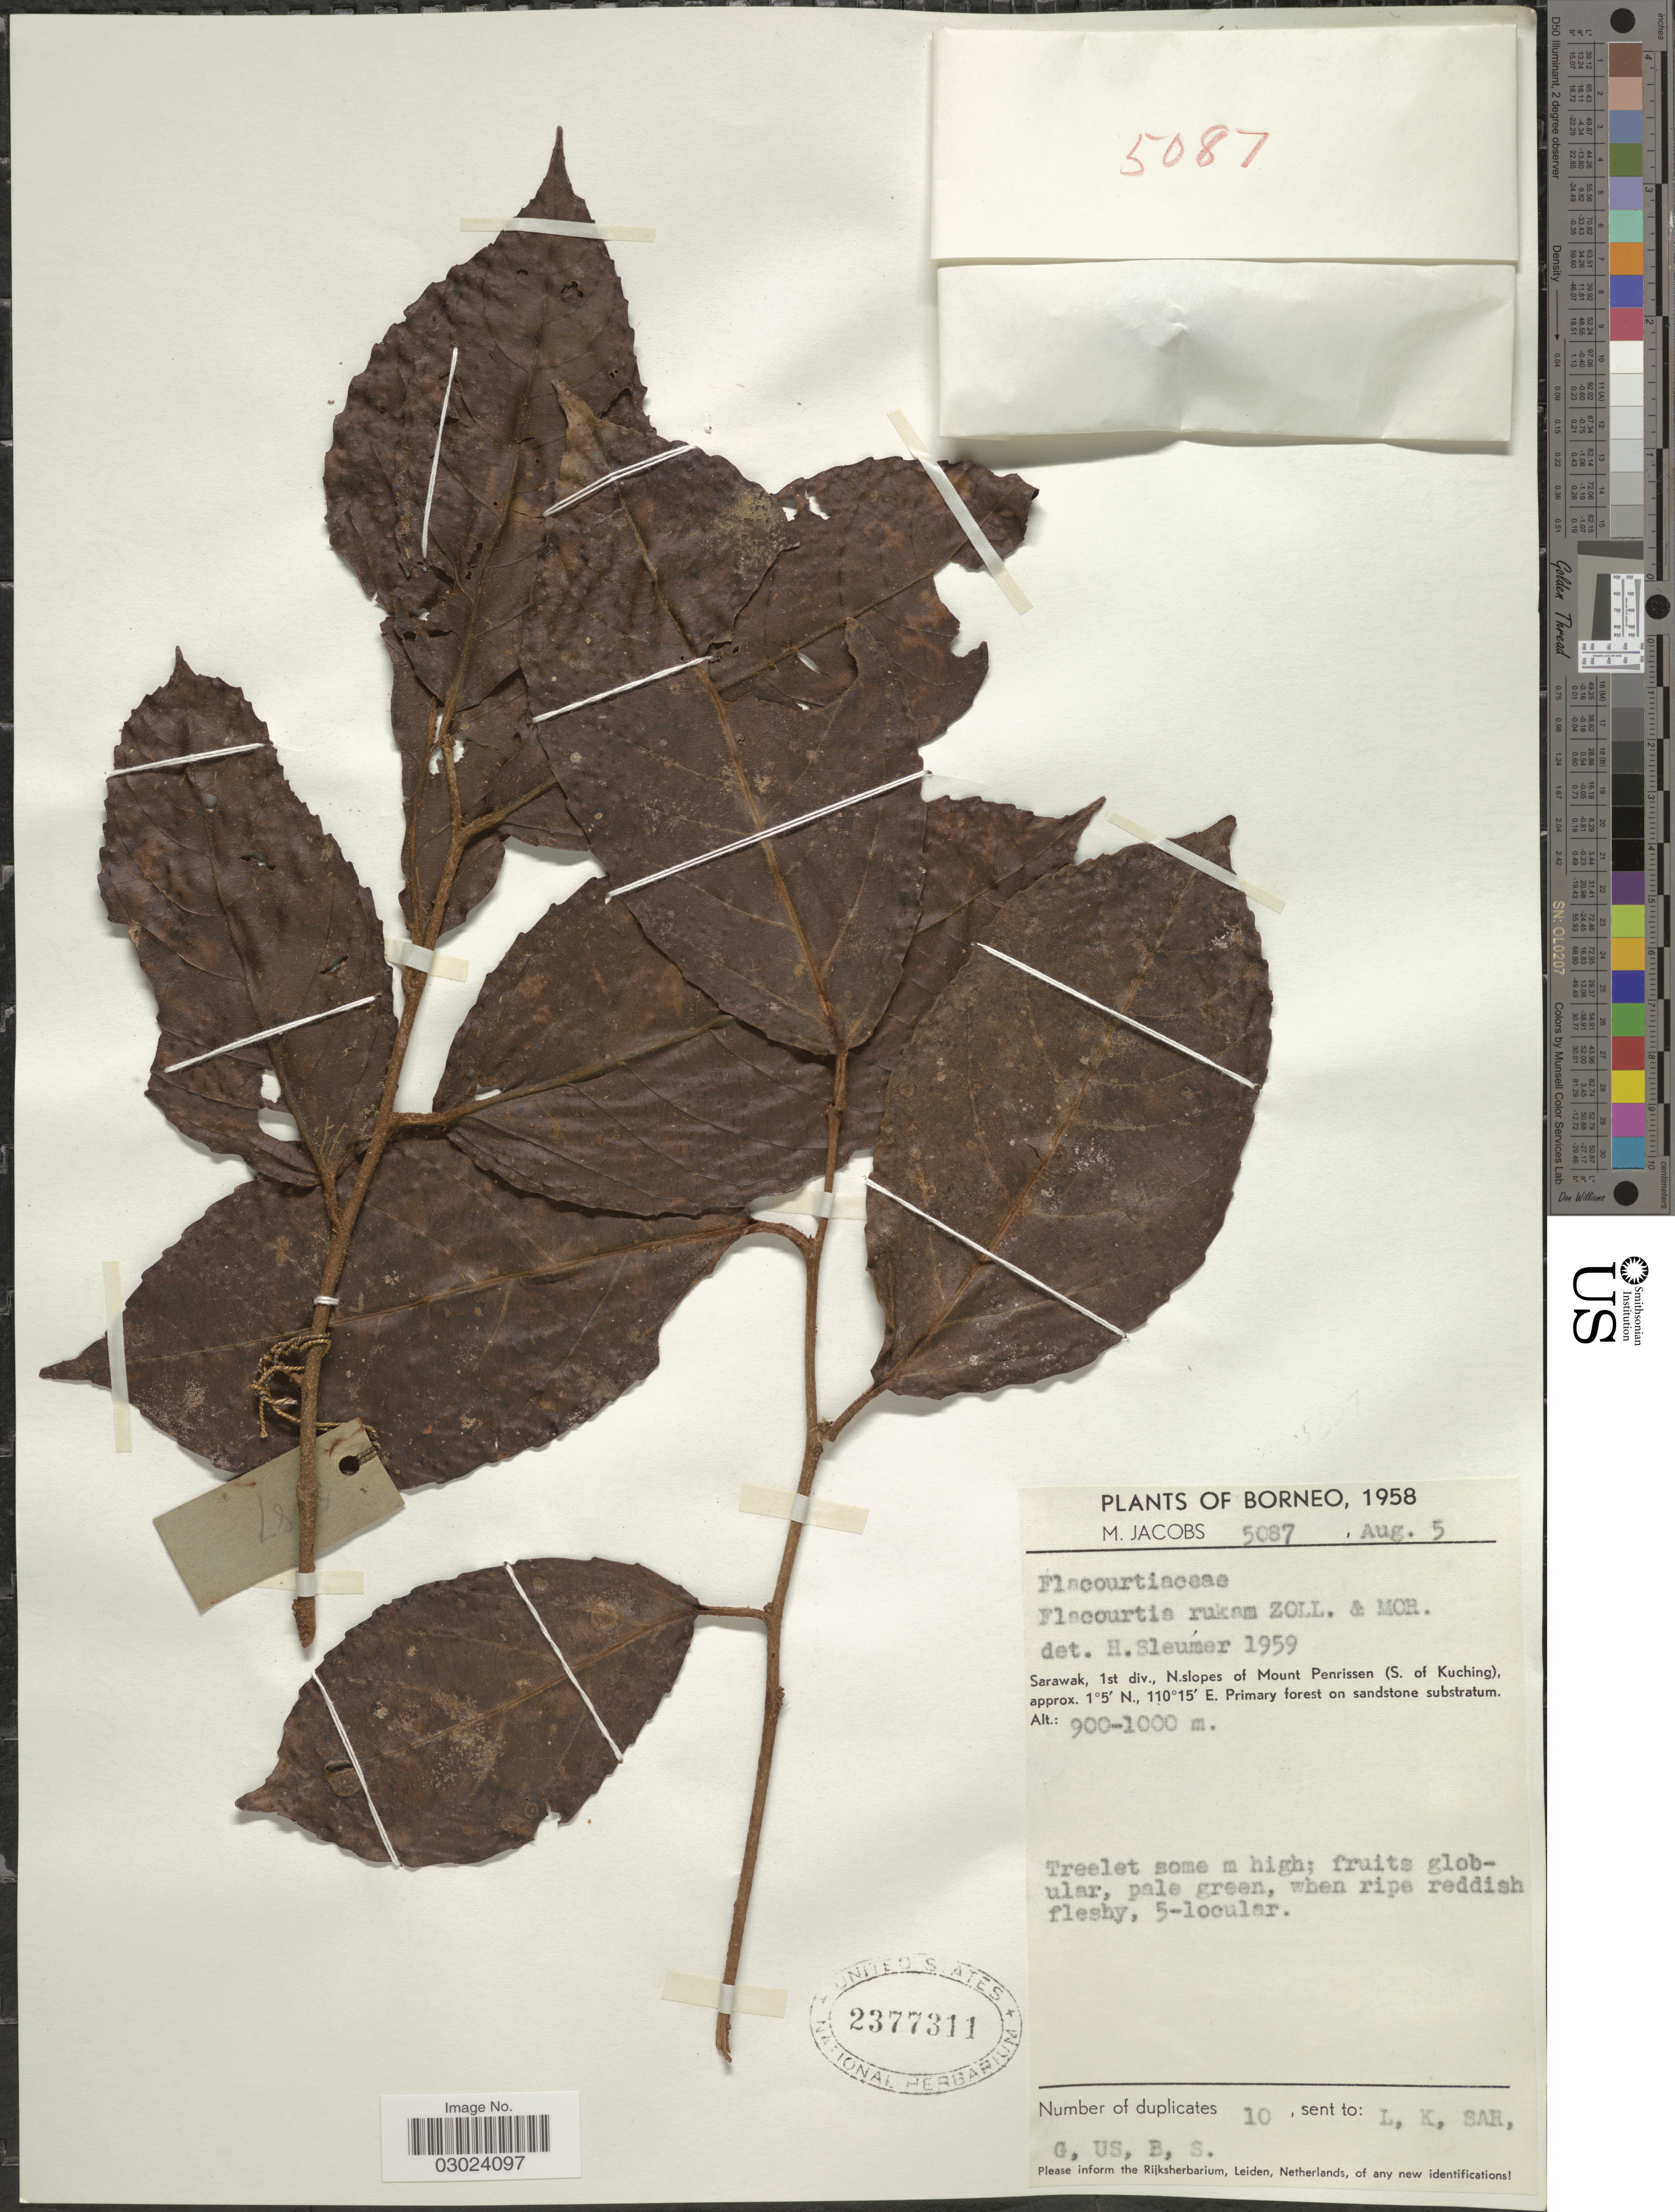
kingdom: Plantae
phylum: Tracheophyta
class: Magnoliopsida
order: Malpighiales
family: Salicaceae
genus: Flacourtia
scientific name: Flacourtia rukam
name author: Zoll. & Moritzi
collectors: M. Jacobs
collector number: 5087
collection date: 1958-08-05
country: Malaysia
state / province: Sarawak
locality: Borneo. 1st div., N. slopes of Mount Penrissen (S. of Kuching).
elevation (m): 900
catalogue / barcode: US 2377311